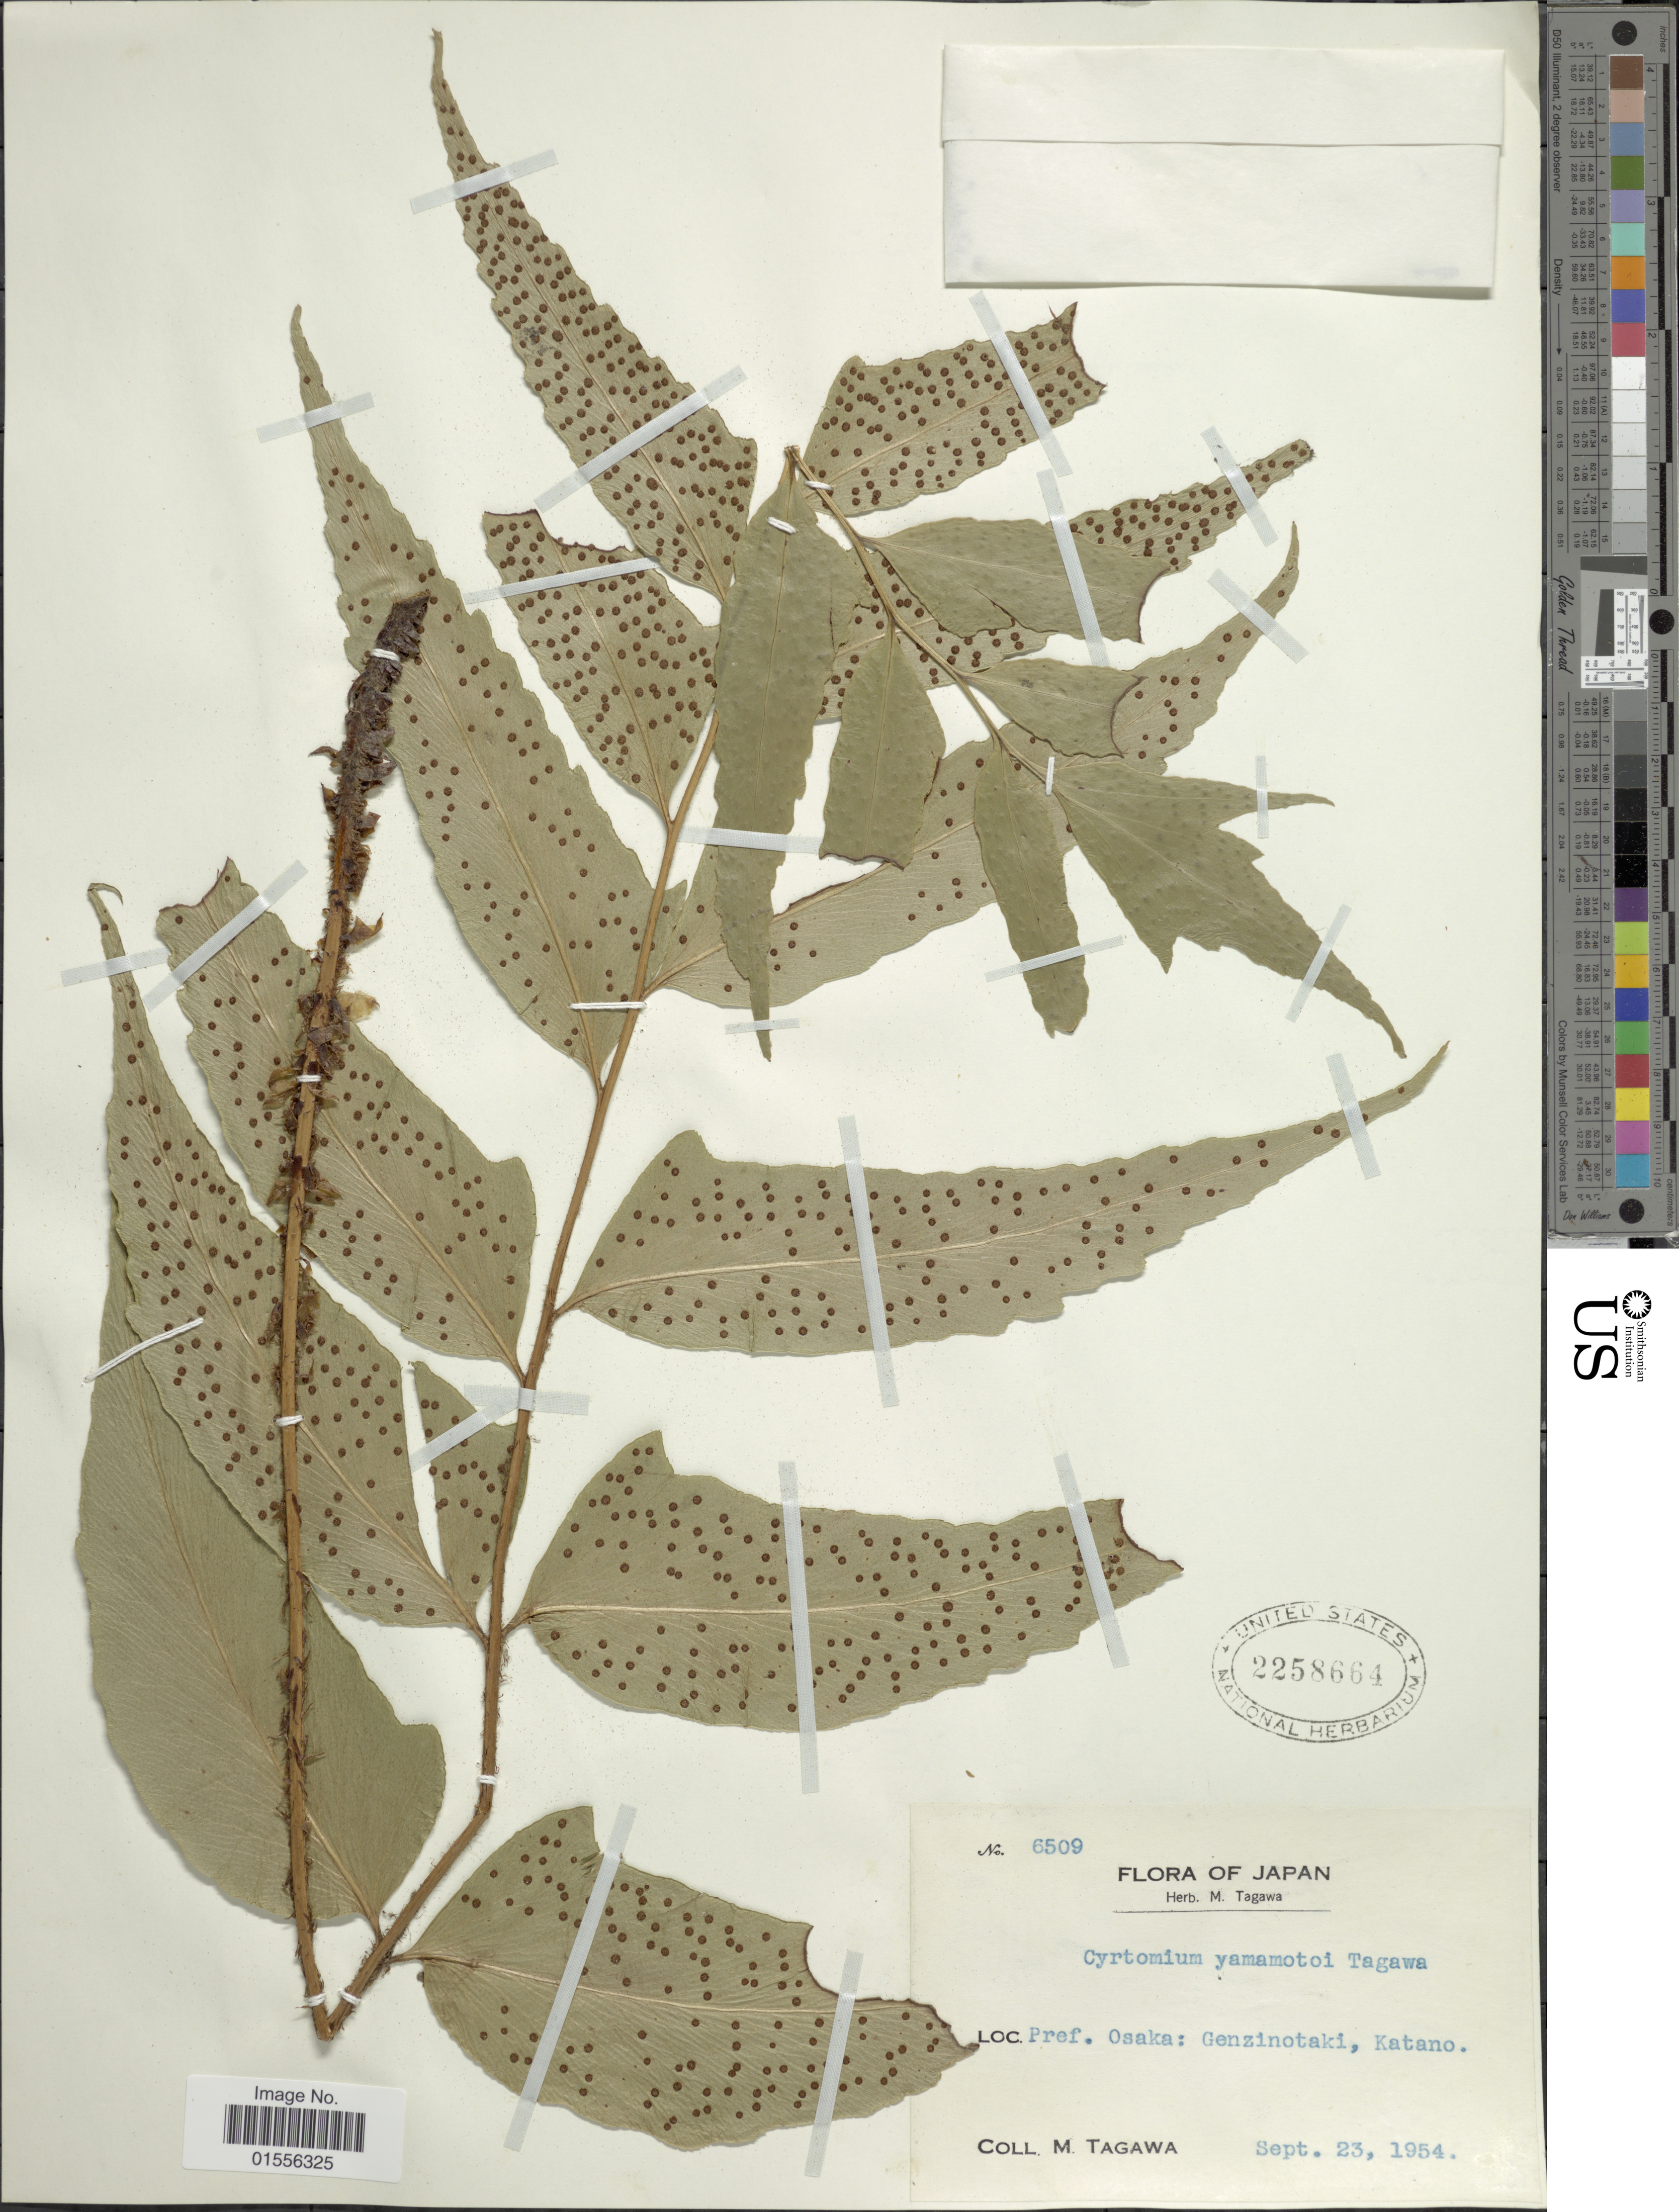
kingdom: Plantae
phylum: Tracheophyta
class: Polypodiopsida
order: Polypodiales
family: Dryopteridaceae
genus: Cyrtomium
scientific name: Cyrtomium yamamotoi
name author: Tagawa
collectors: M. Tagawa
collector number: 6509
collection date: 1954-09-23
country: Japan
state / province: Osaka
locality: Pref Osaka: Genzinotaki, Katano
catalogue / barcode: US 2258664